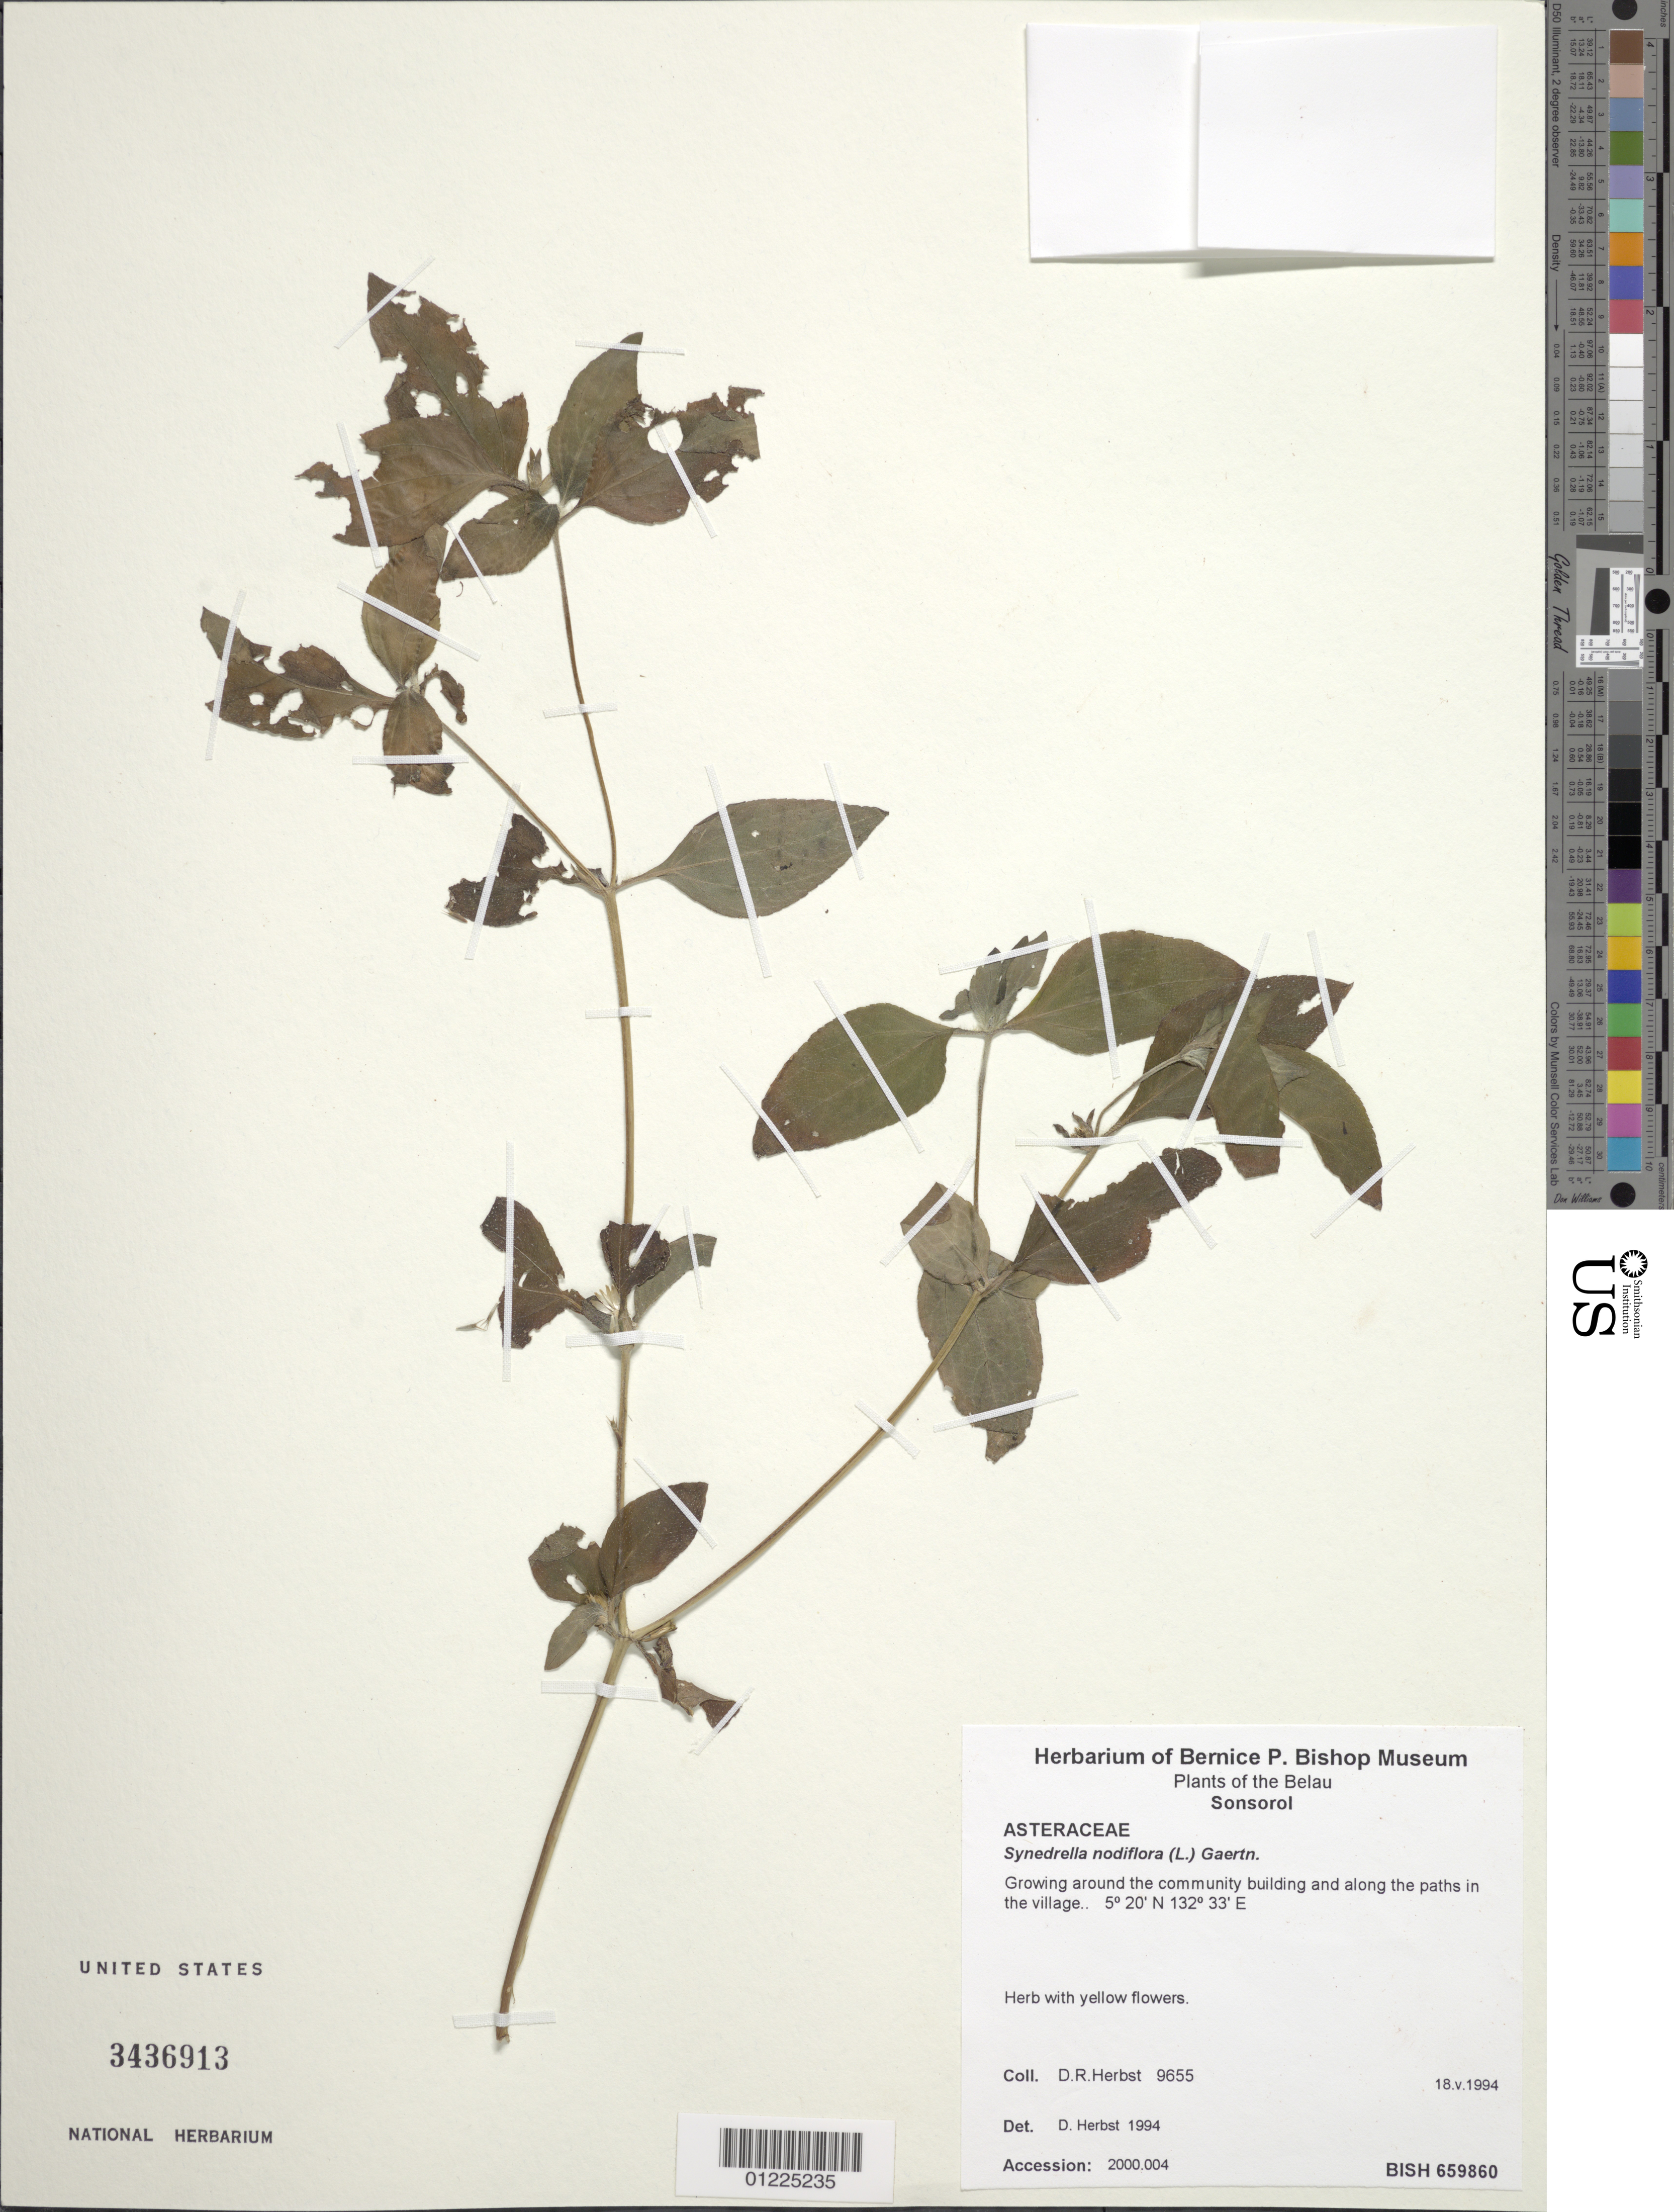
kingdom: Plantae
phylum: Tracheophyta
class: Magnoliopsida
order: Asterales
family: Asteraceae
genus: Synedrella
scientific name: Synedrella nodiflora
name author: (L.) Gaertn.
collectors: D. R. Herbst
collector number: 9655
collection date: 1994-05-18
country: Palau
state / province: Sonsorol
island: Sonsorol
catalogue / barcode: US 3436913